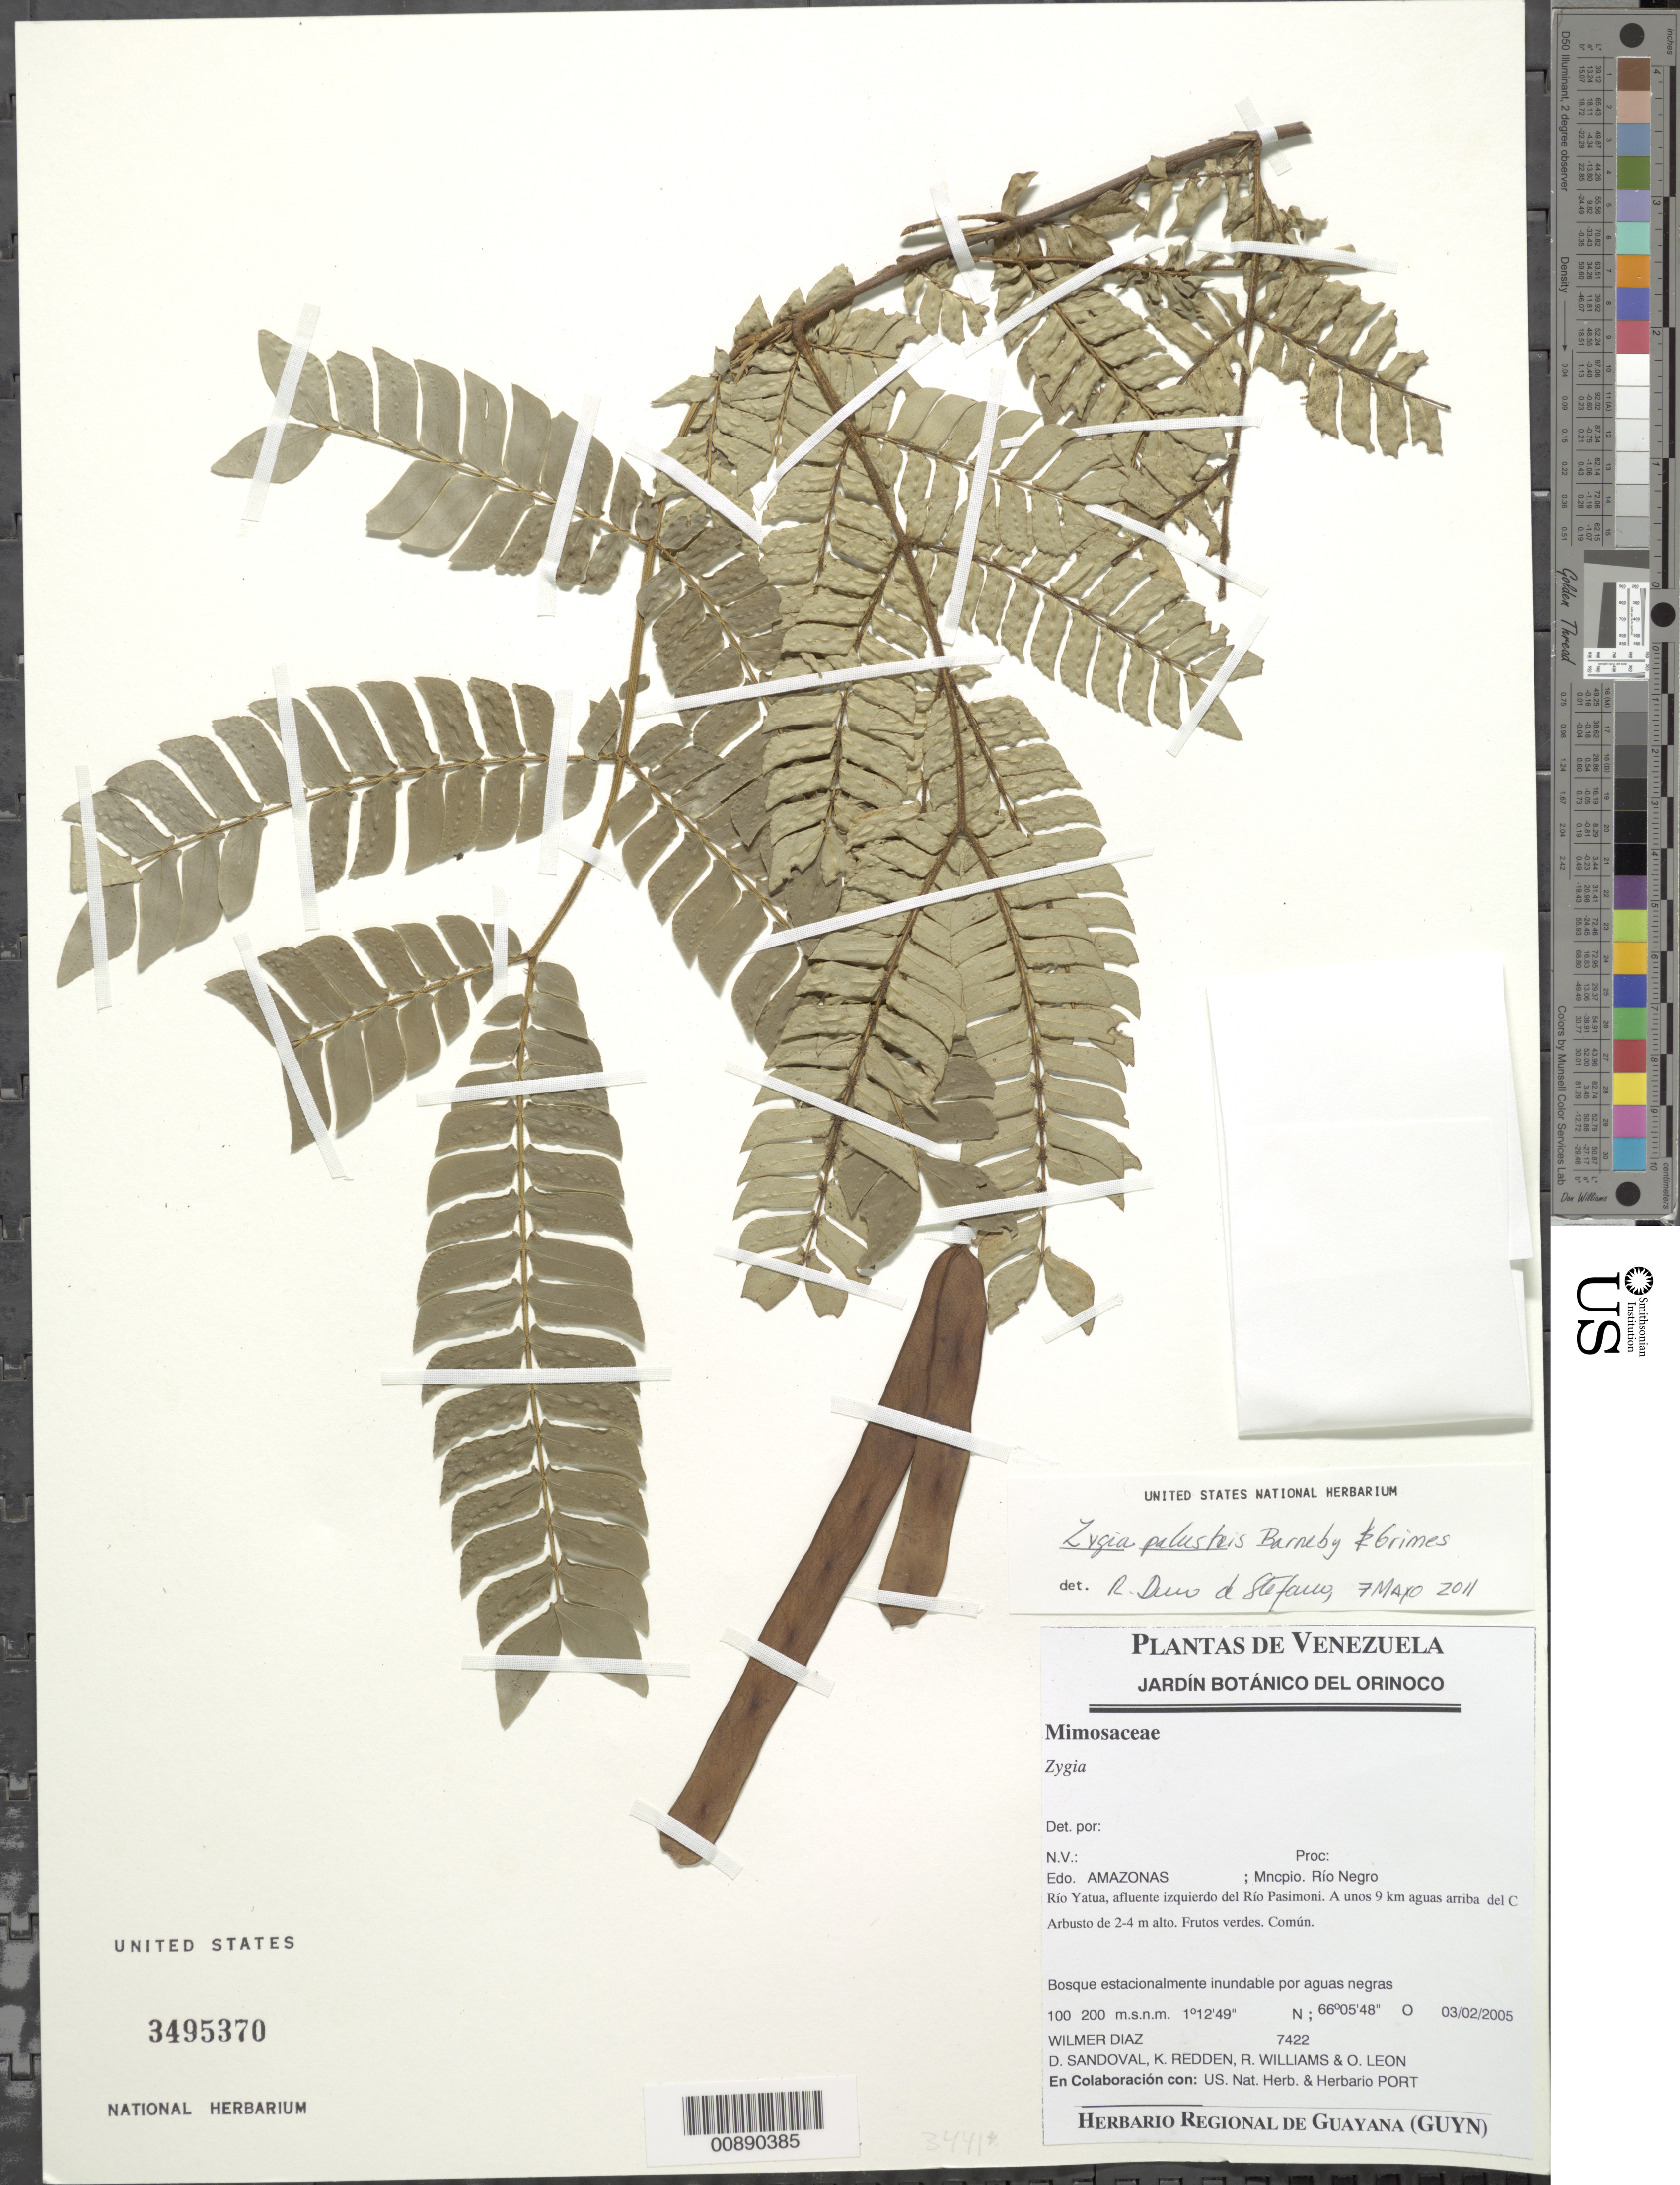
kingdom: Plantae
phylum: Tracheophyta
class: Magnoliopsida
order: Fabales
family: Fabaceae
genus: Zygia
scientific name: Zygia palustris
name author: Barneby & J.W. Grimes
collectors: W. Díaz P., D. Sandoval, K. M. Redden, R. Williams & O. León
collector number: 7422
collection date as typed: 3-Feb-05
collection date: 2005-02-03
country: Venezuela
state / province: Amazonas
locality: Mun. Río Negro, Río Yatua, afluente del Río Pasimoni, 9 km aguas arriba del Campamento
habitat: Bosque estacionalmente inundable por aguas negras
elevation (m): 100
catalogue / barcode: US 3495370